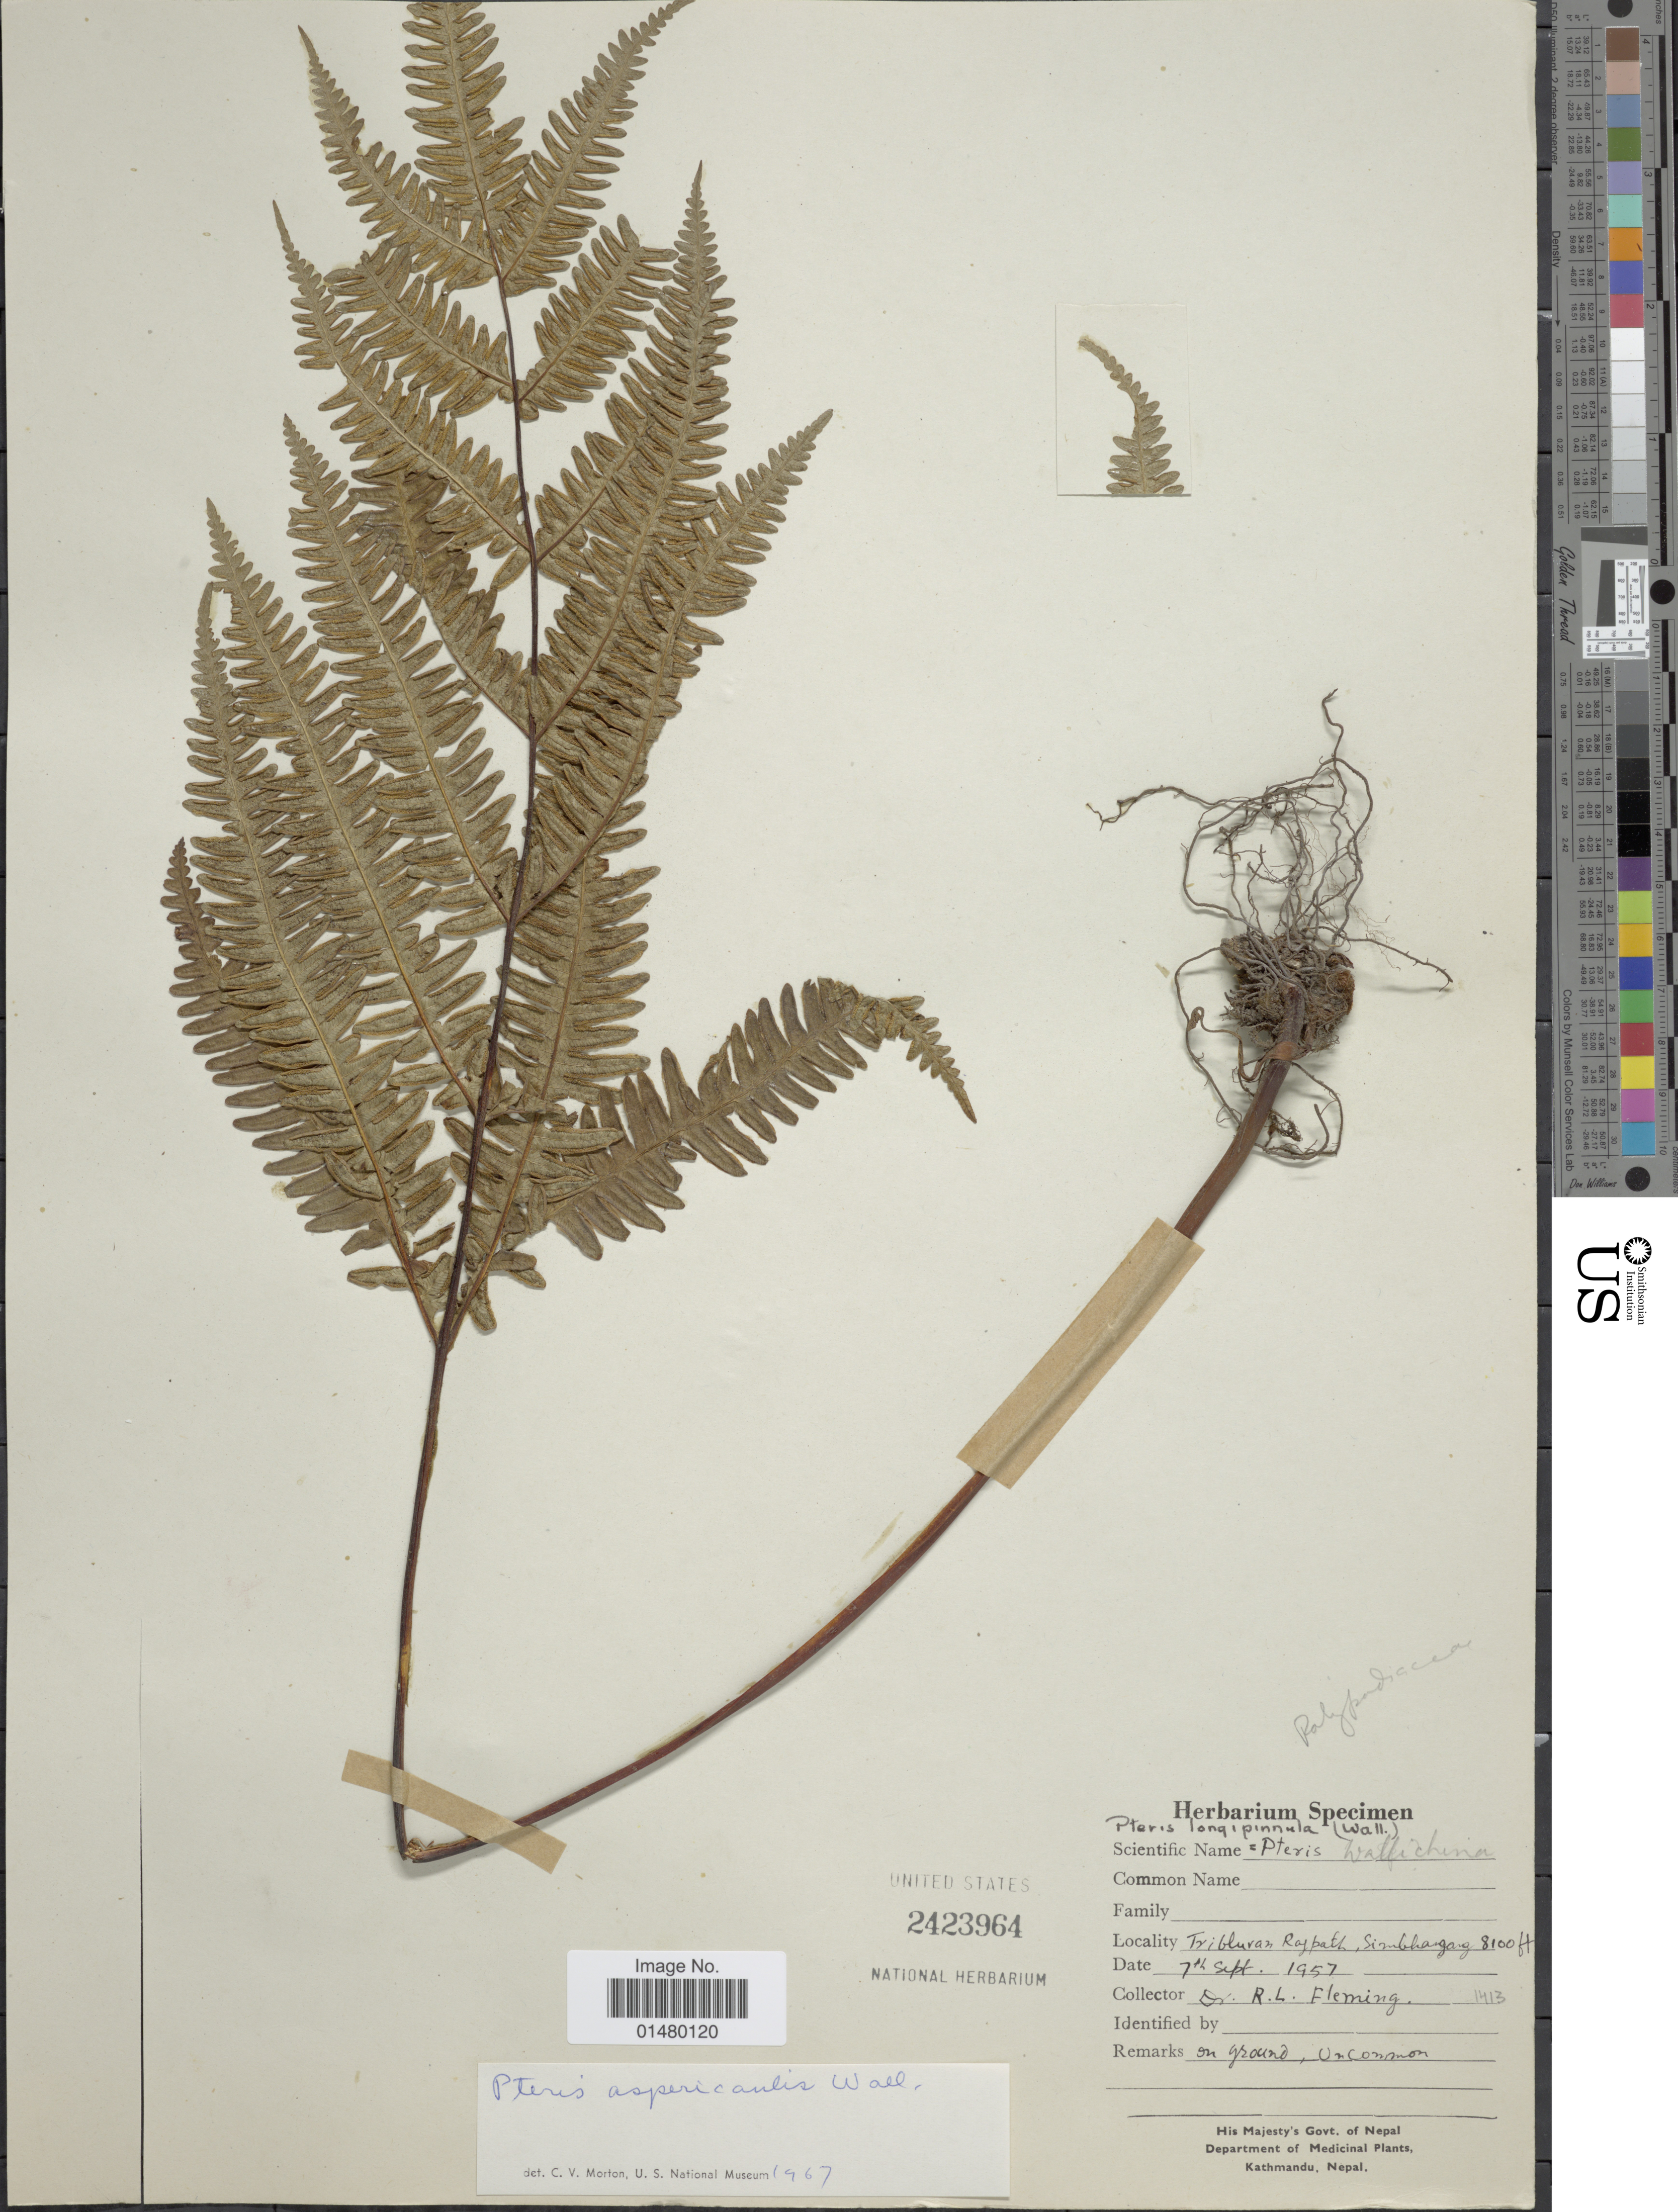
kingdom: Plantae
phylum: Tracheophyta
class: Polypodiopsida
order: Polypodiales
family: Pteridaceae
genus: Pteris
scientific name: Pteris aspericaulis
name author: Wall. ex Hieron.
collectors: R. Fleming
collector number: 1413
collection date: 1957-09-07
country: India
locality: Tribluran Rajparh, Simbhangang [interpreted]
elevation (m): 2469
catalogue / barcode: US 2423964